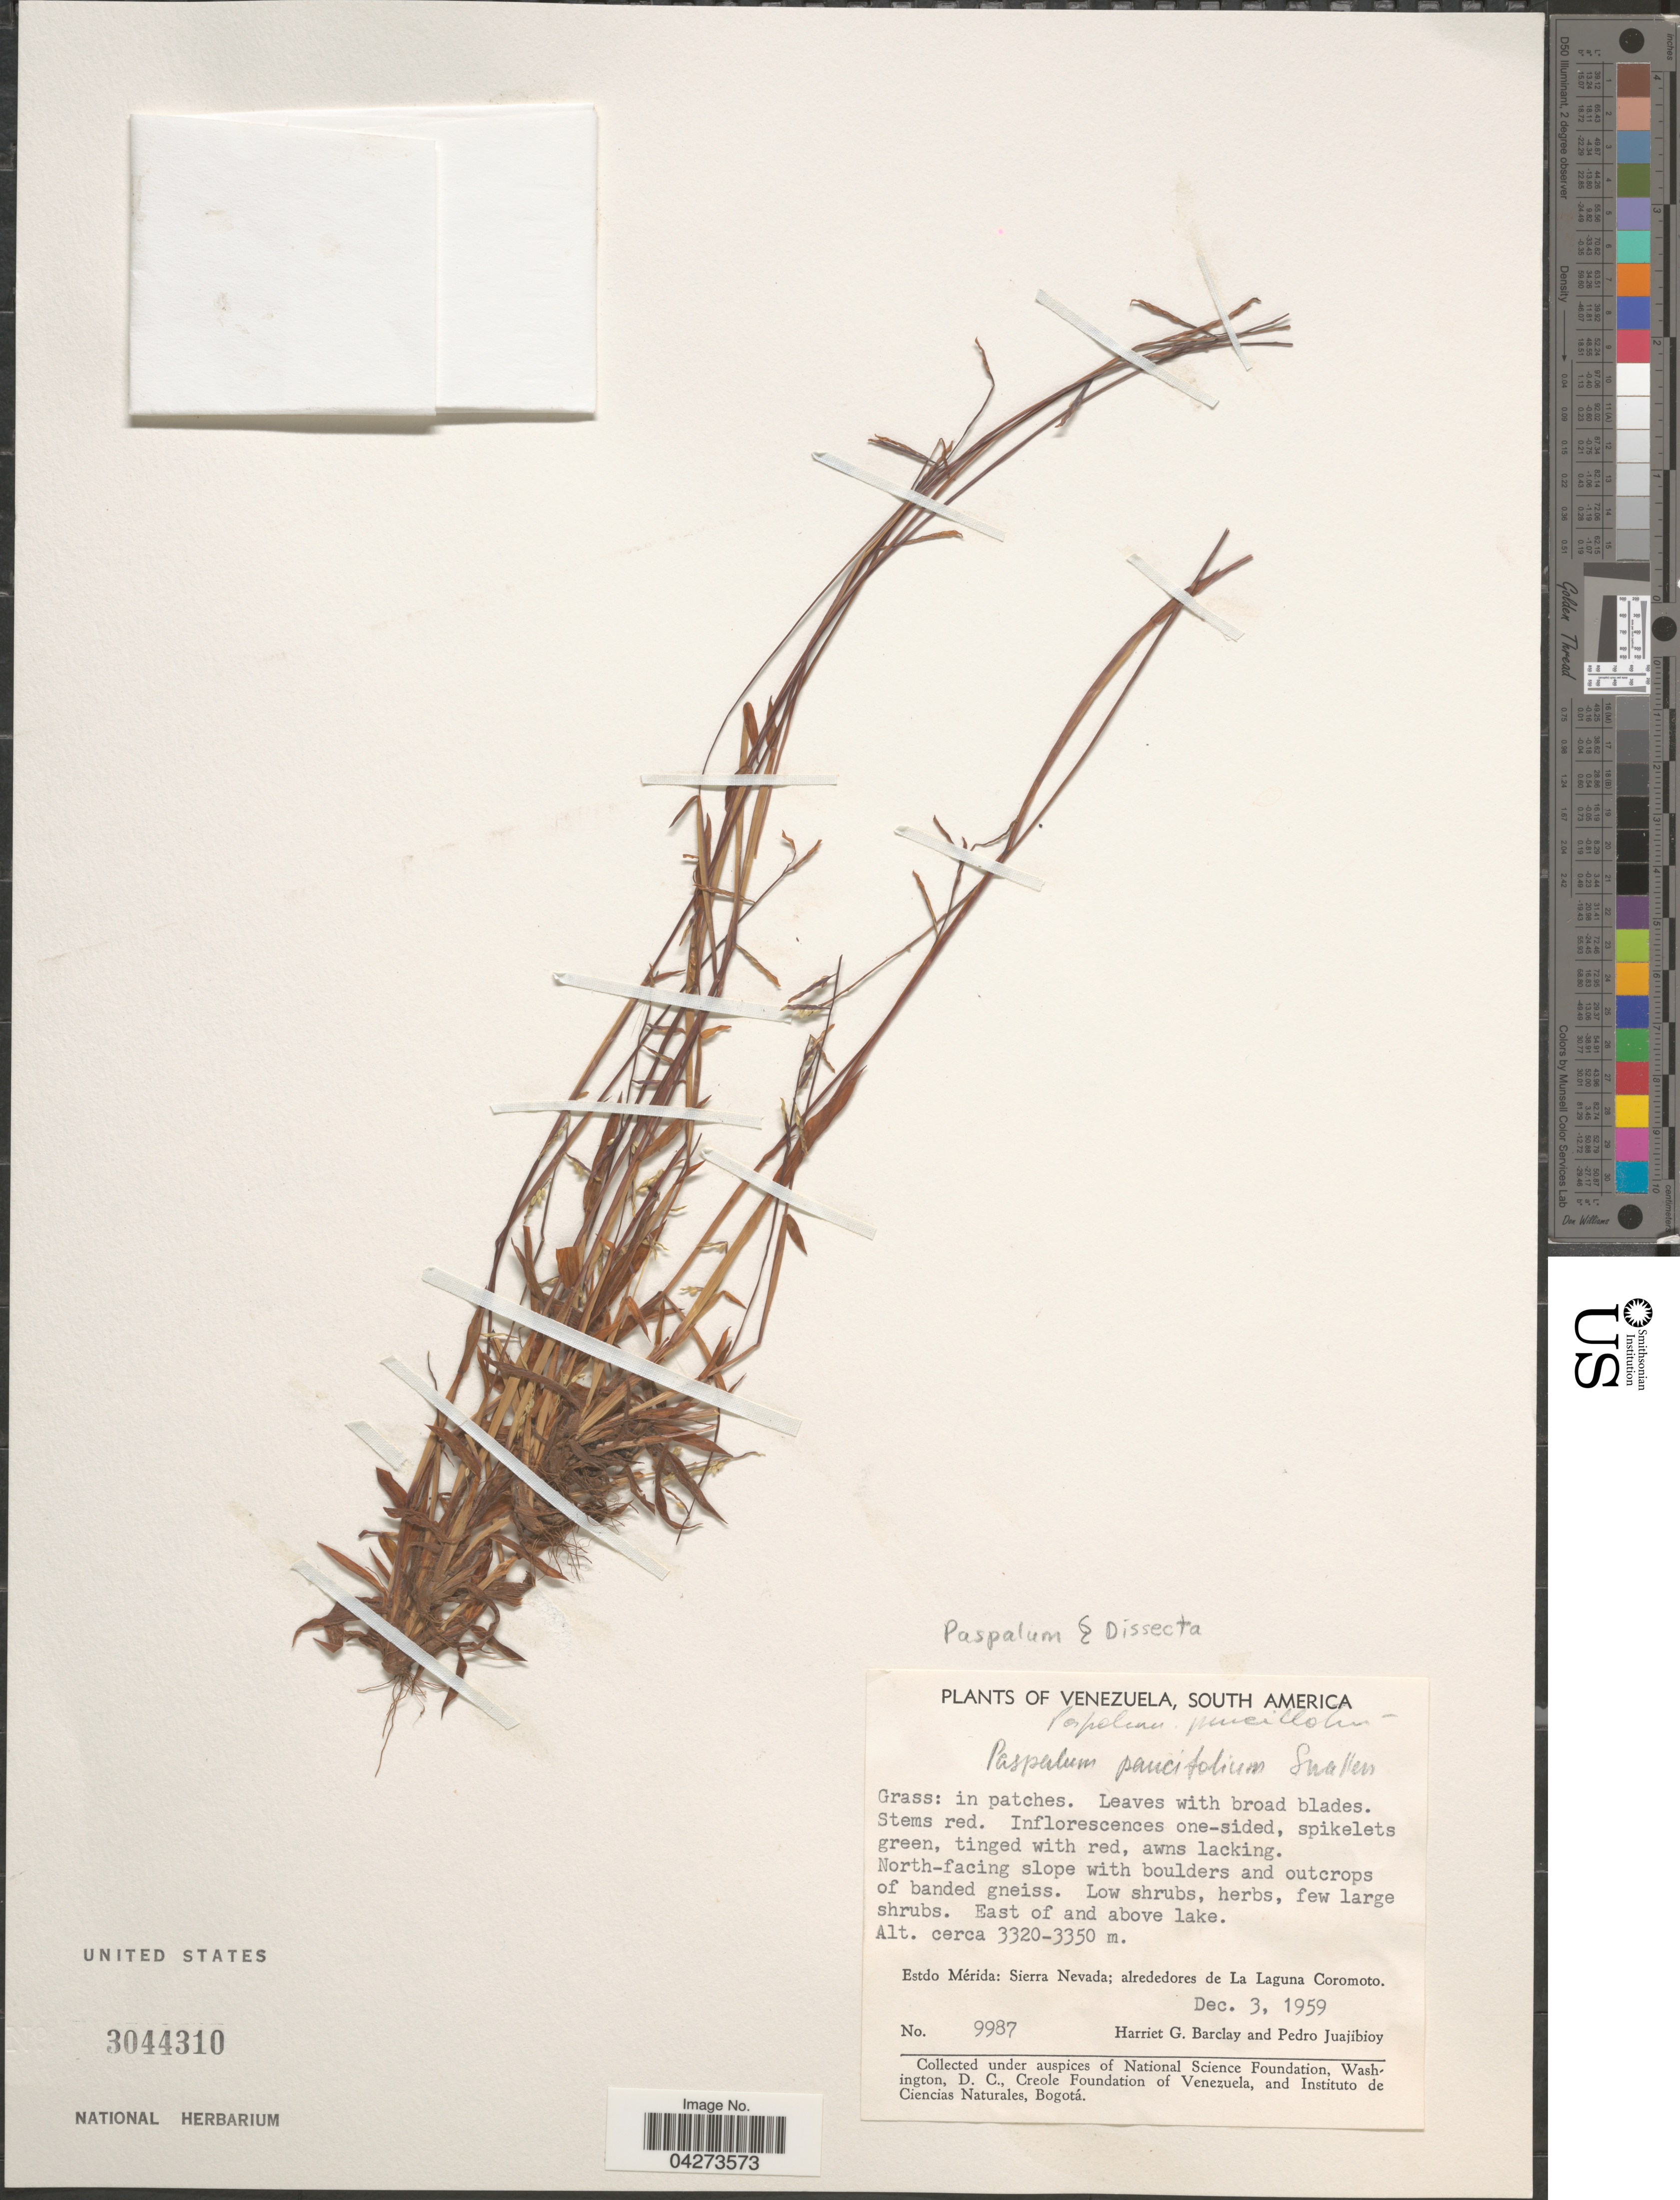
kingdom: Plantae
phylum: Tracheophyta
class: Liliopsida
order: Poales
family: Poaceae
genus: Paspalum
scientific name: Paspalum paucifolium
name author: Swallen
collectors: H. G. Barclay & P. Juajibioy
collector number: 9987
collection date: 1959-12-03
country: Venezuela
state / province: Merida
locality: North-facing slope. East of and above lake. Sierra Nevada: alrededores de La Laguna Coromoto.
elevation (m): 3320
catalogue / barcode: US 3044310